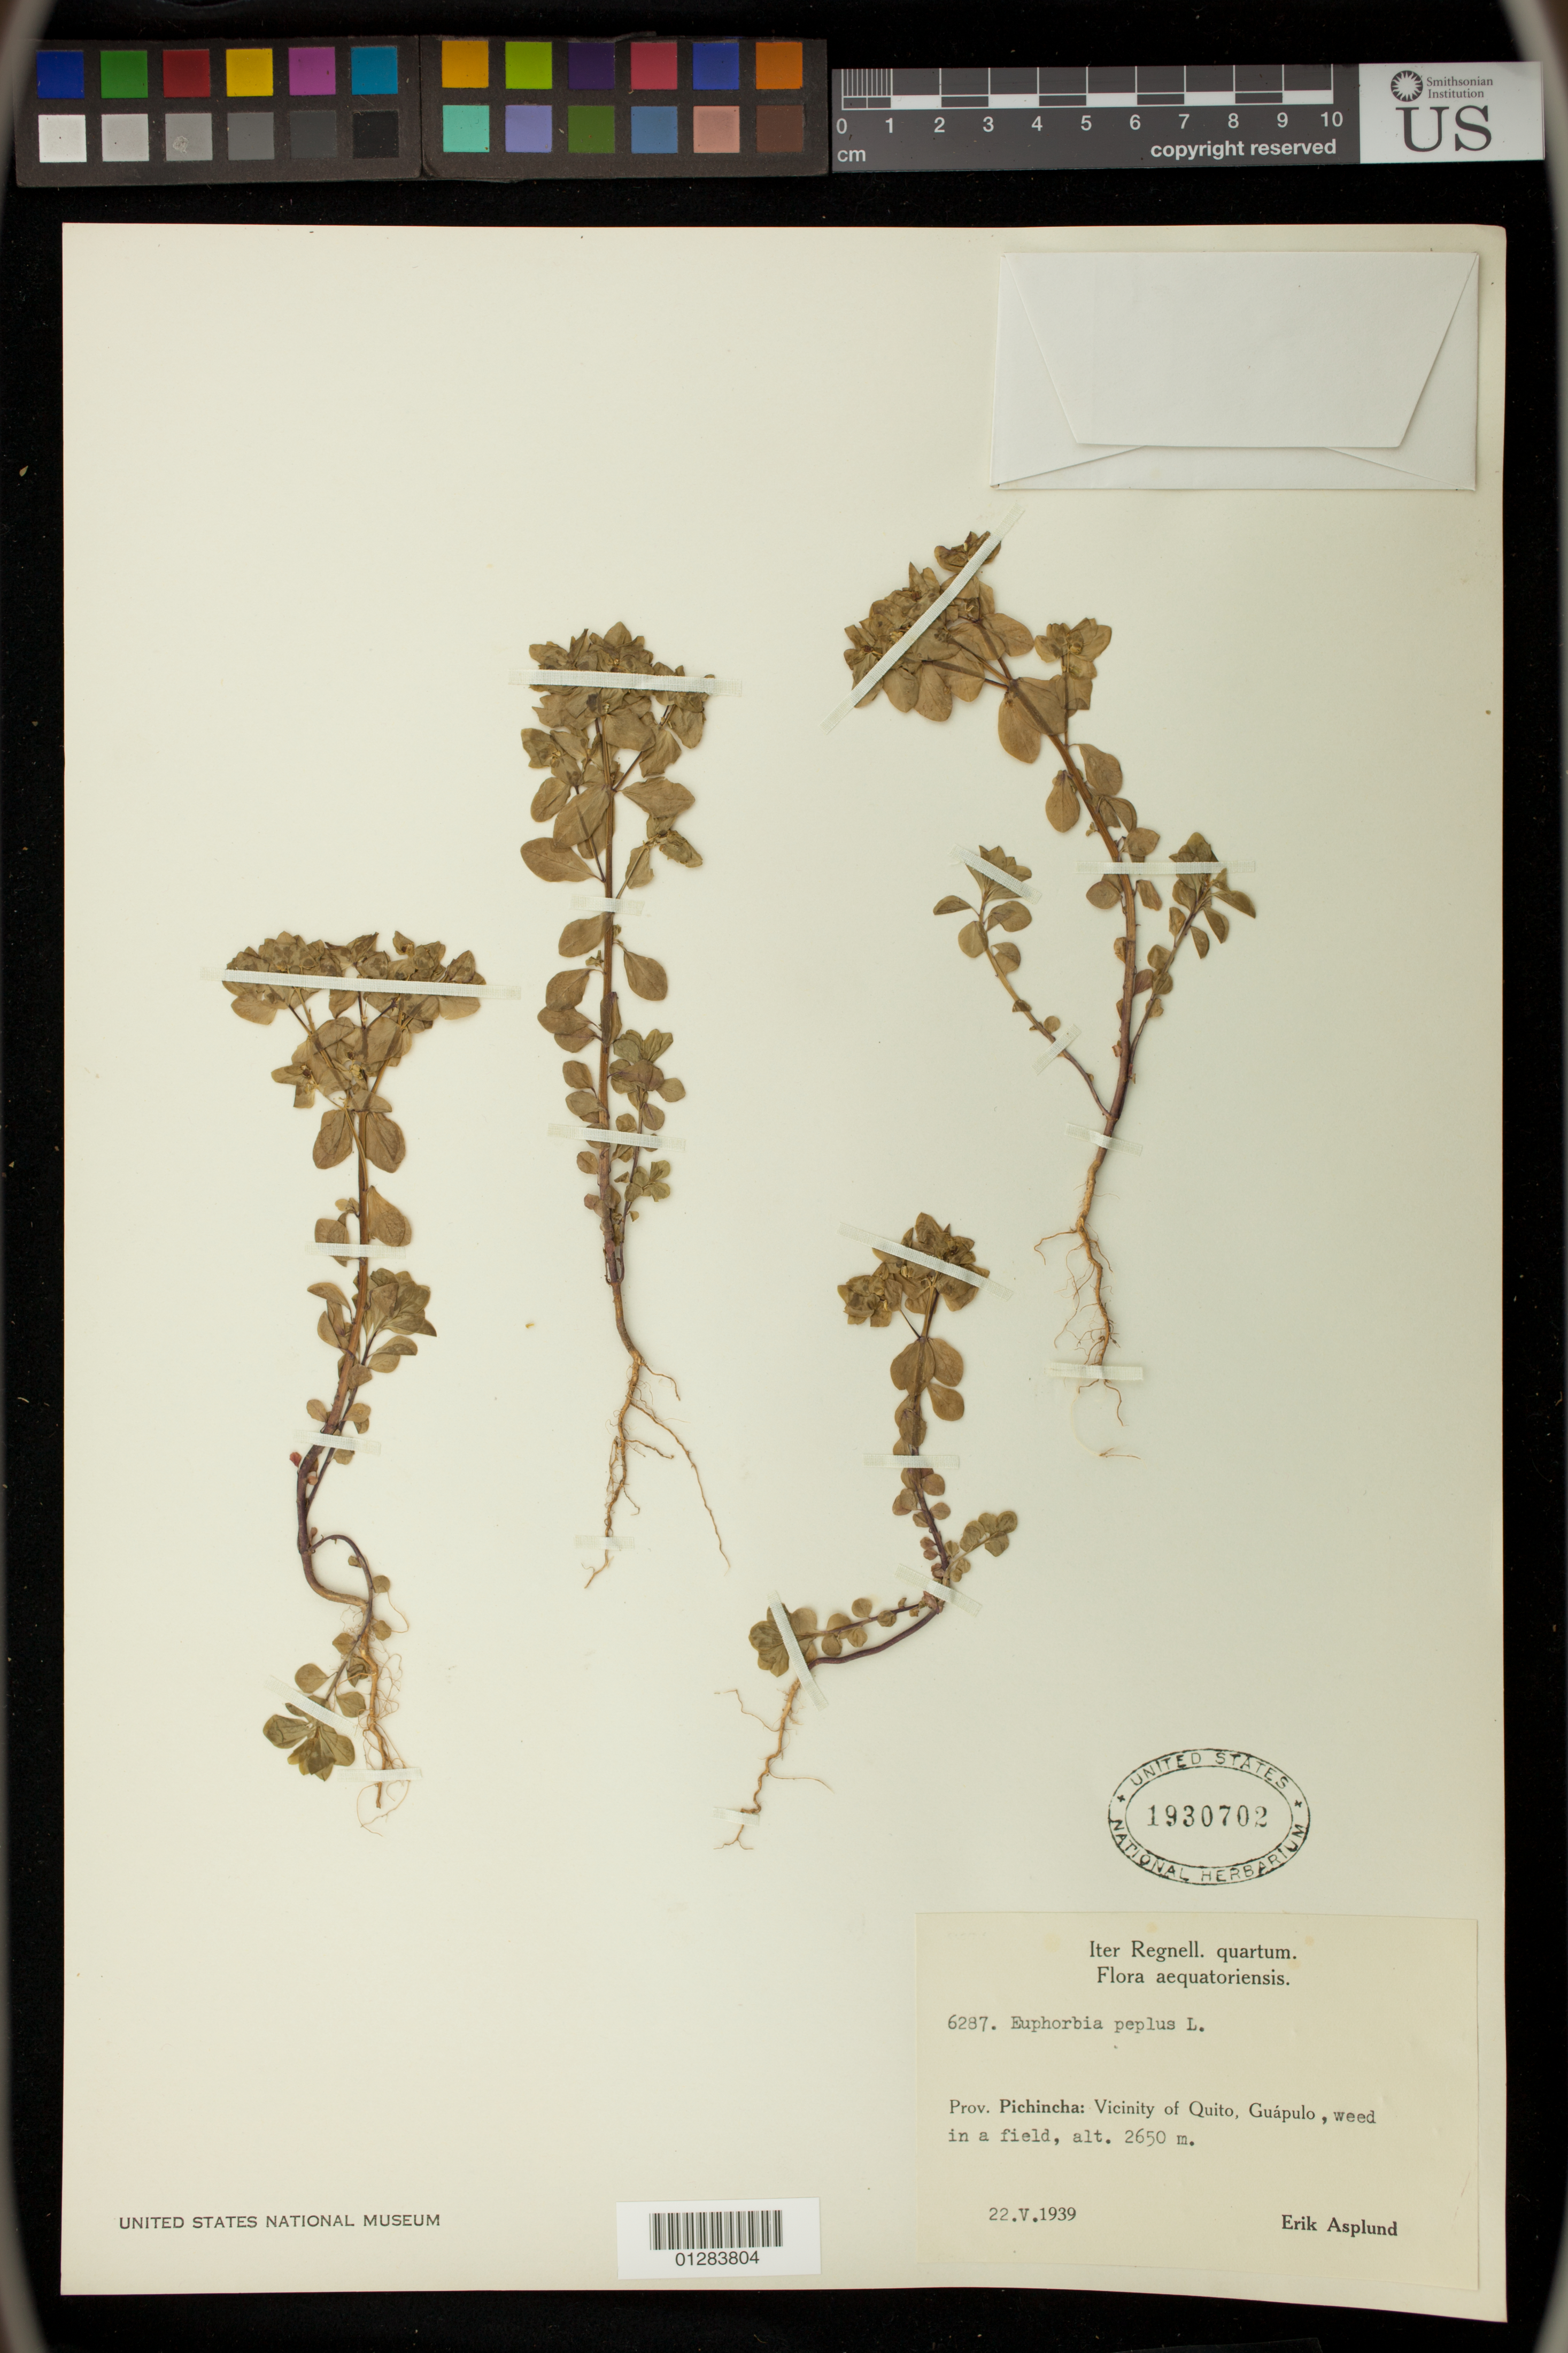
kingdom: Plantae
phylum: Tracheophyta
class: Magnoliopsida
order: Malpighiales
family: Euphorbiaceae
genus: Euphorbia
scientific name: Euphorbia peplus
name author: L.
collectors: E. Asplund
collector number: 6287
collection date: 1939-05-22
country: Ecuador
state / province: Pichincha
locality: Vicinity of Quito, Guapulo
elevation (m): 2650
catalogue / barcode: US 1930702